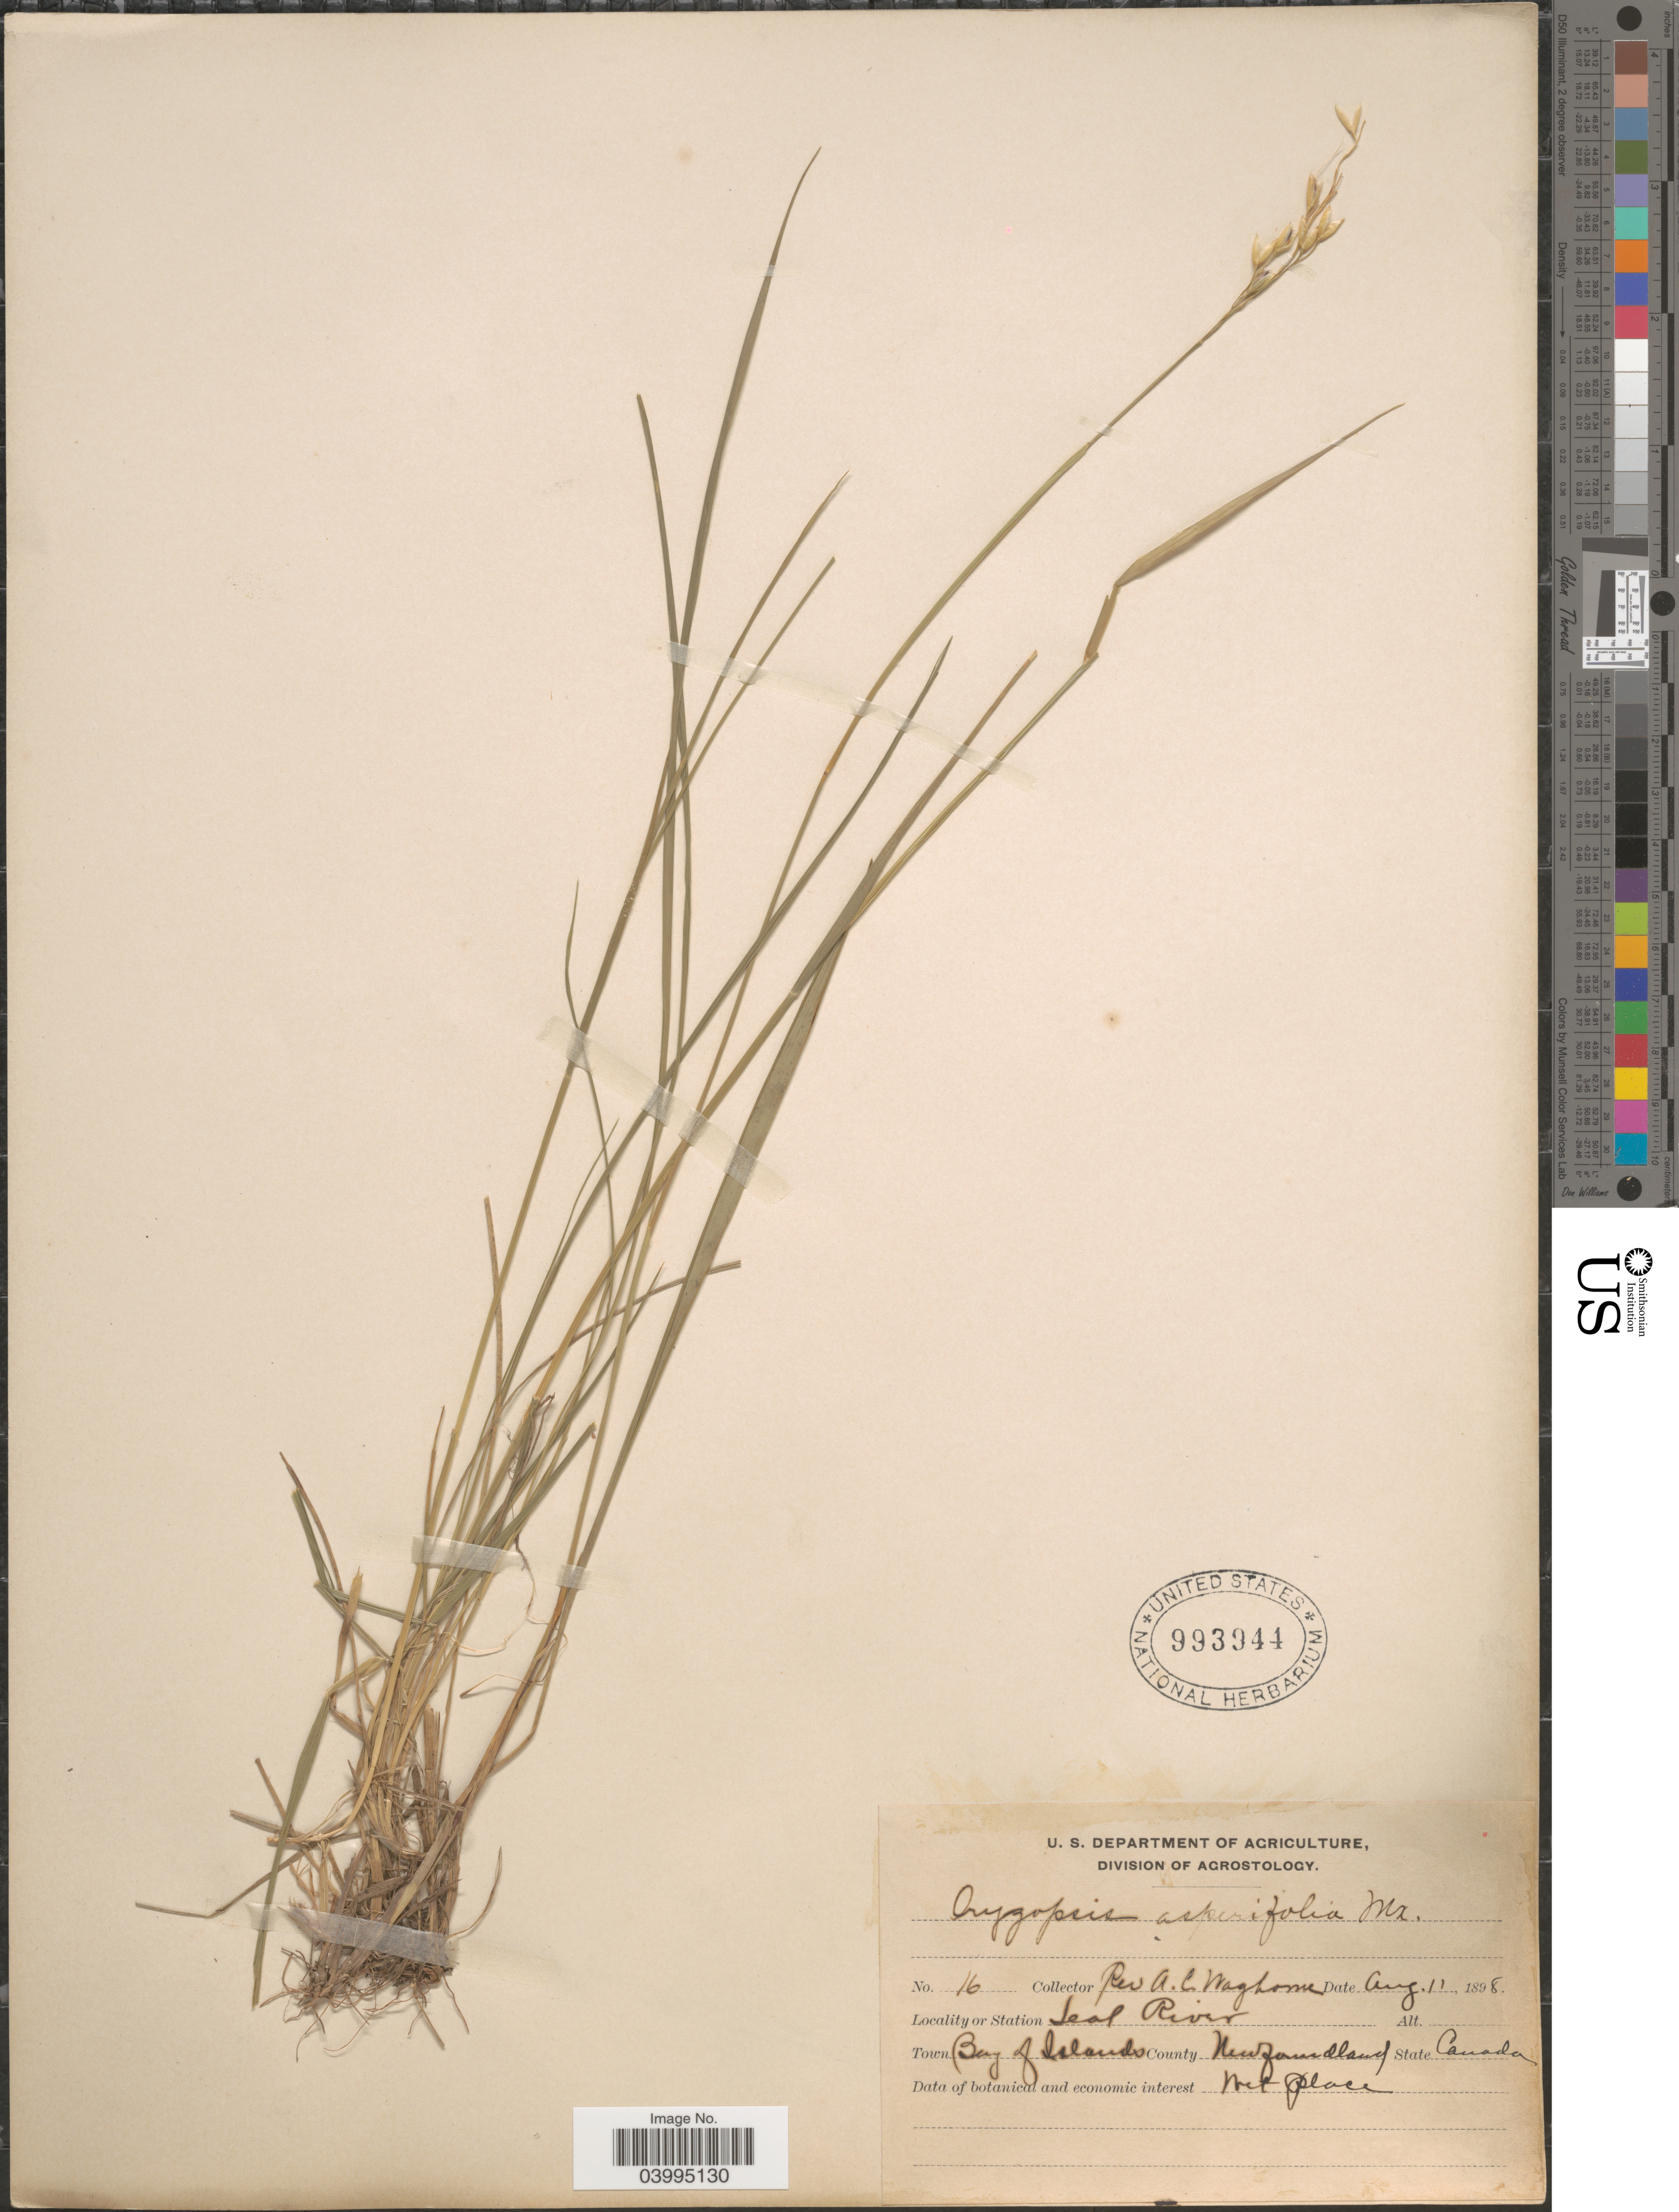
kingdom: Plantae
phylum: Tracheophyta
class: Liliopsida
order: Poales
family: Poaceae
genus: Oryzopsis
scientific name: Oryzopsis asperifolia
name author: Michx.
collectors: A. Waghorne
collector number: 16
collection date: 1898-08-11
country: Canada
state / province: Newfoundland and Labrador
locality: Station Seal River. Town Bay of Islands. County Newfoundland.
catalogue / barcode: US 993944